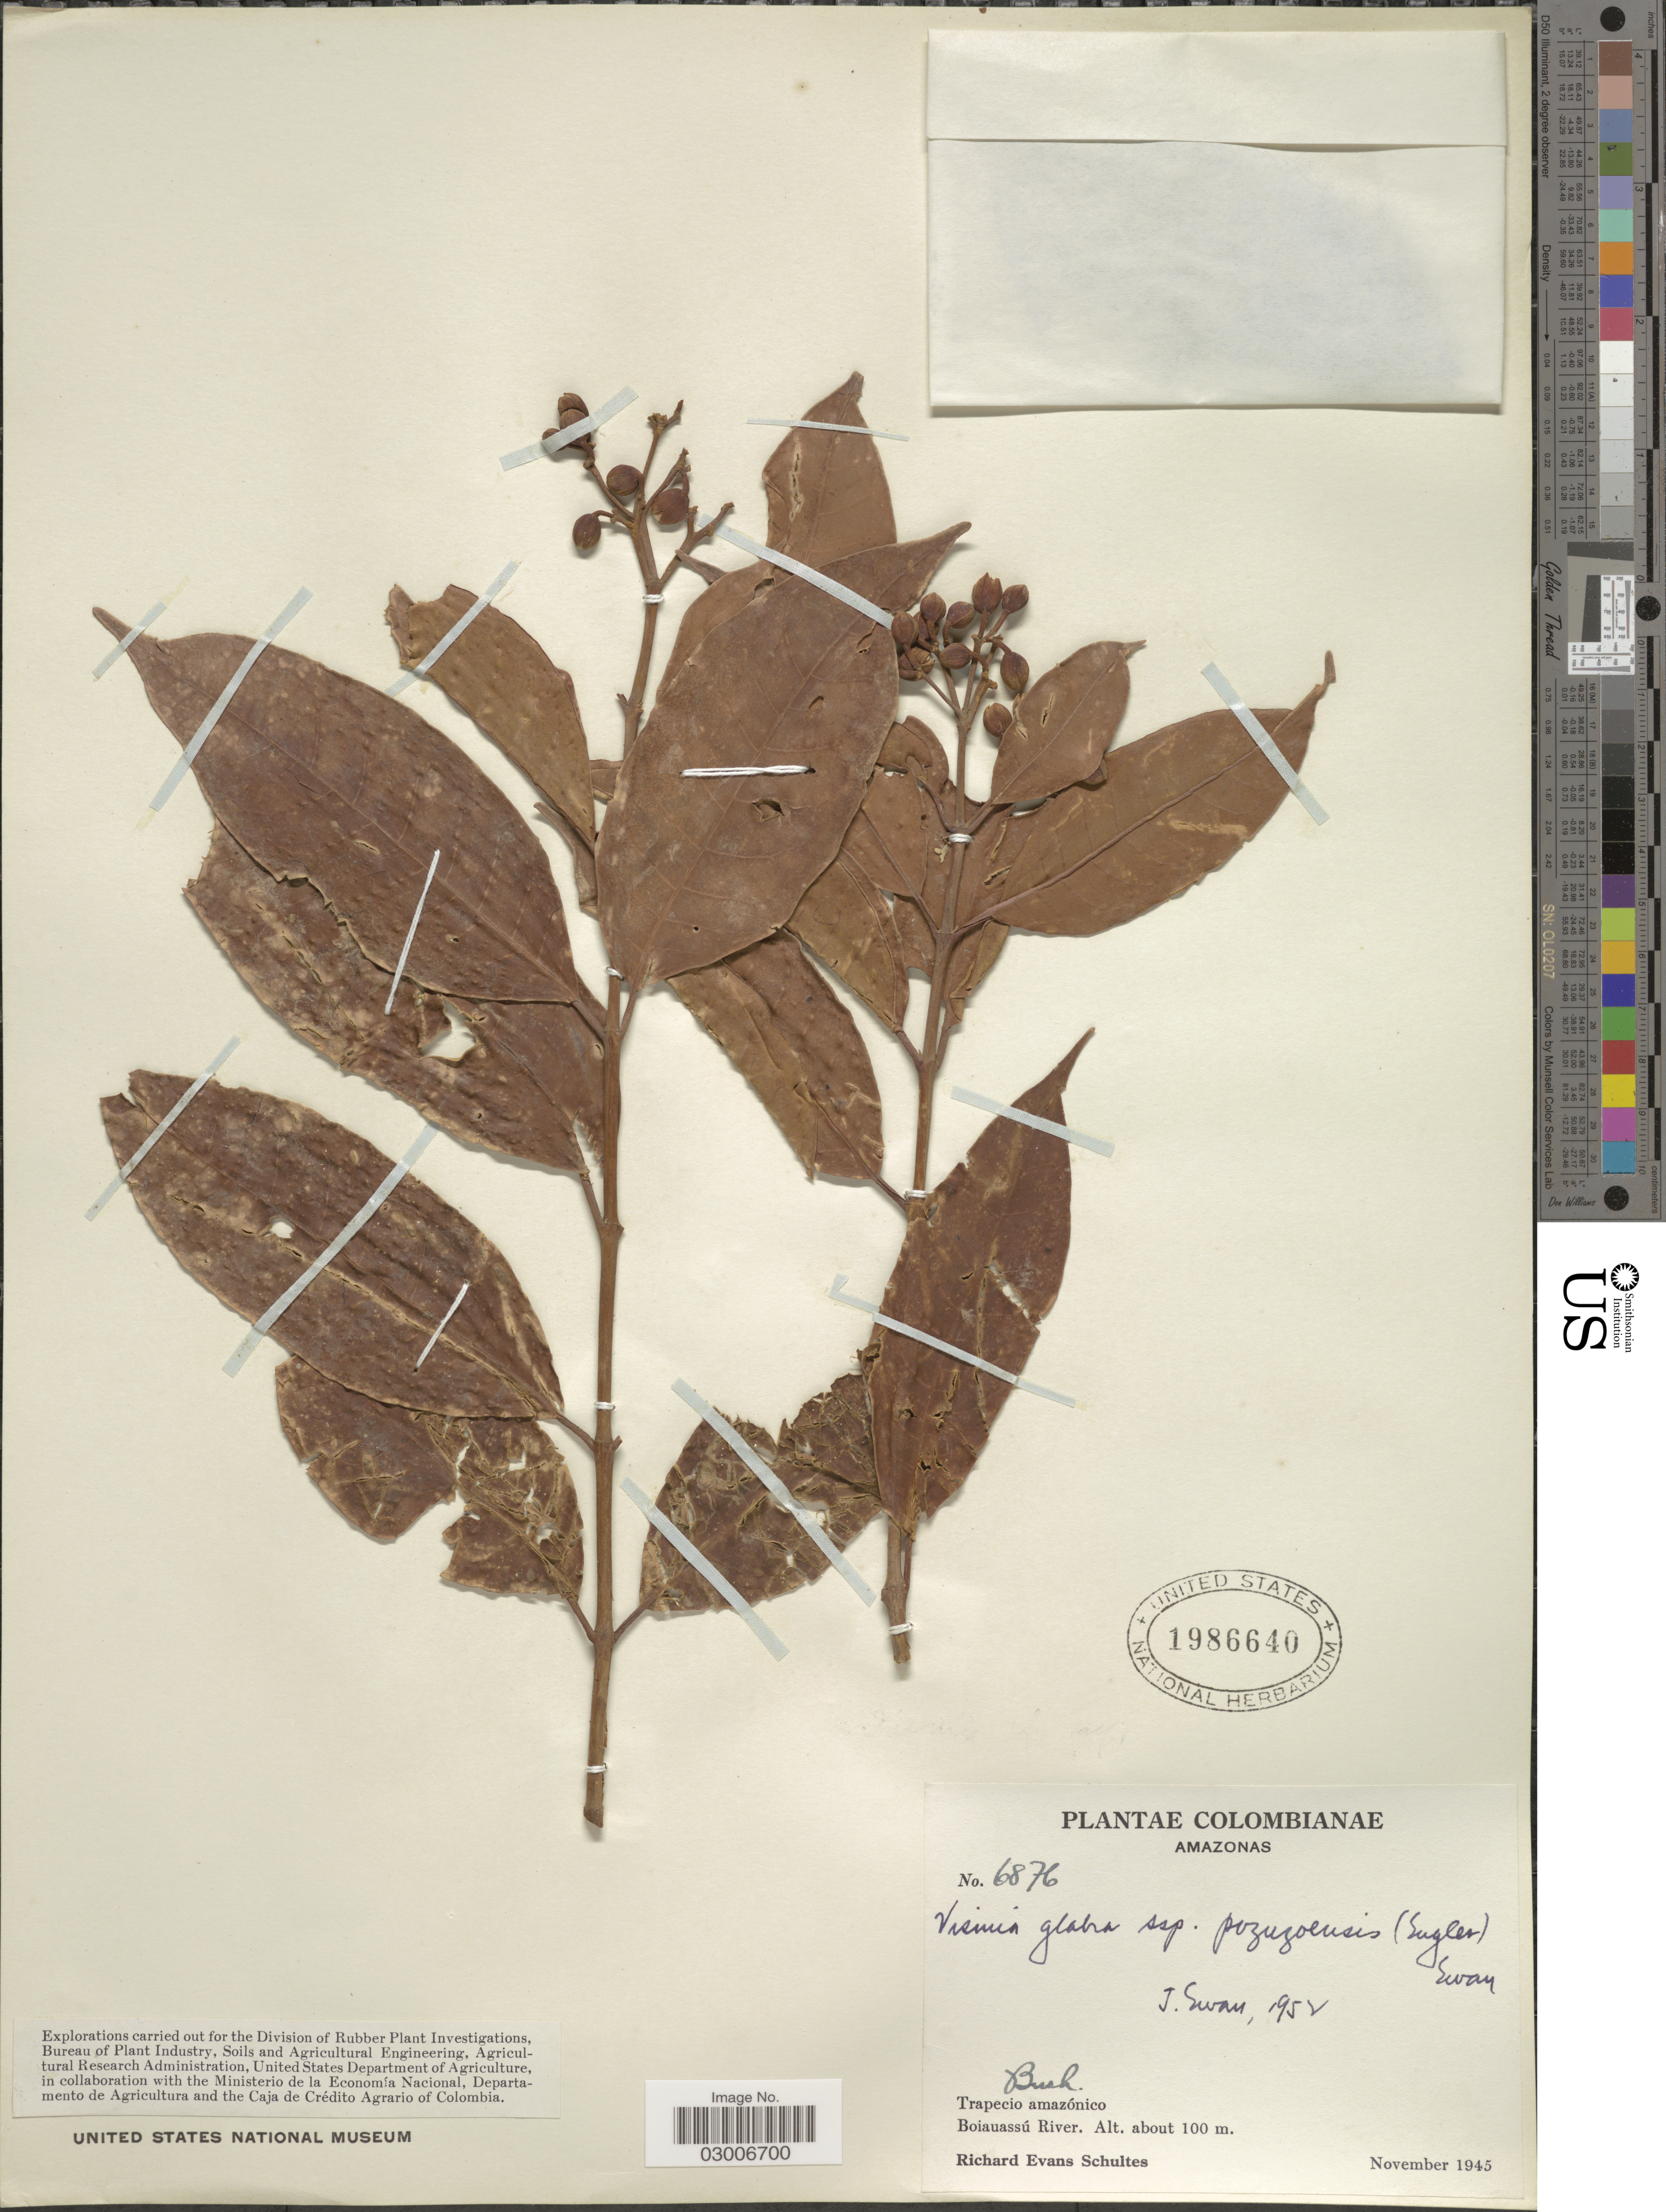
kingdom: Plantae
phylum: Tracheophyta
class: Magnoliopsida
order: Malpighiales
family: Hypericaceae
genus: Vismia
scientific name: Vismia glabra subsp. pozuzoensis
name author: (Engl.) Ewan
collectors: R. E. Schultes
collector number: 6876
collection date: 1945-11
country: Colombia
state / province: Amazônas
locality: Trapecio amazónico, Boiauassú River.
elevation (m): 100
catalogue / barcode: US 1986640